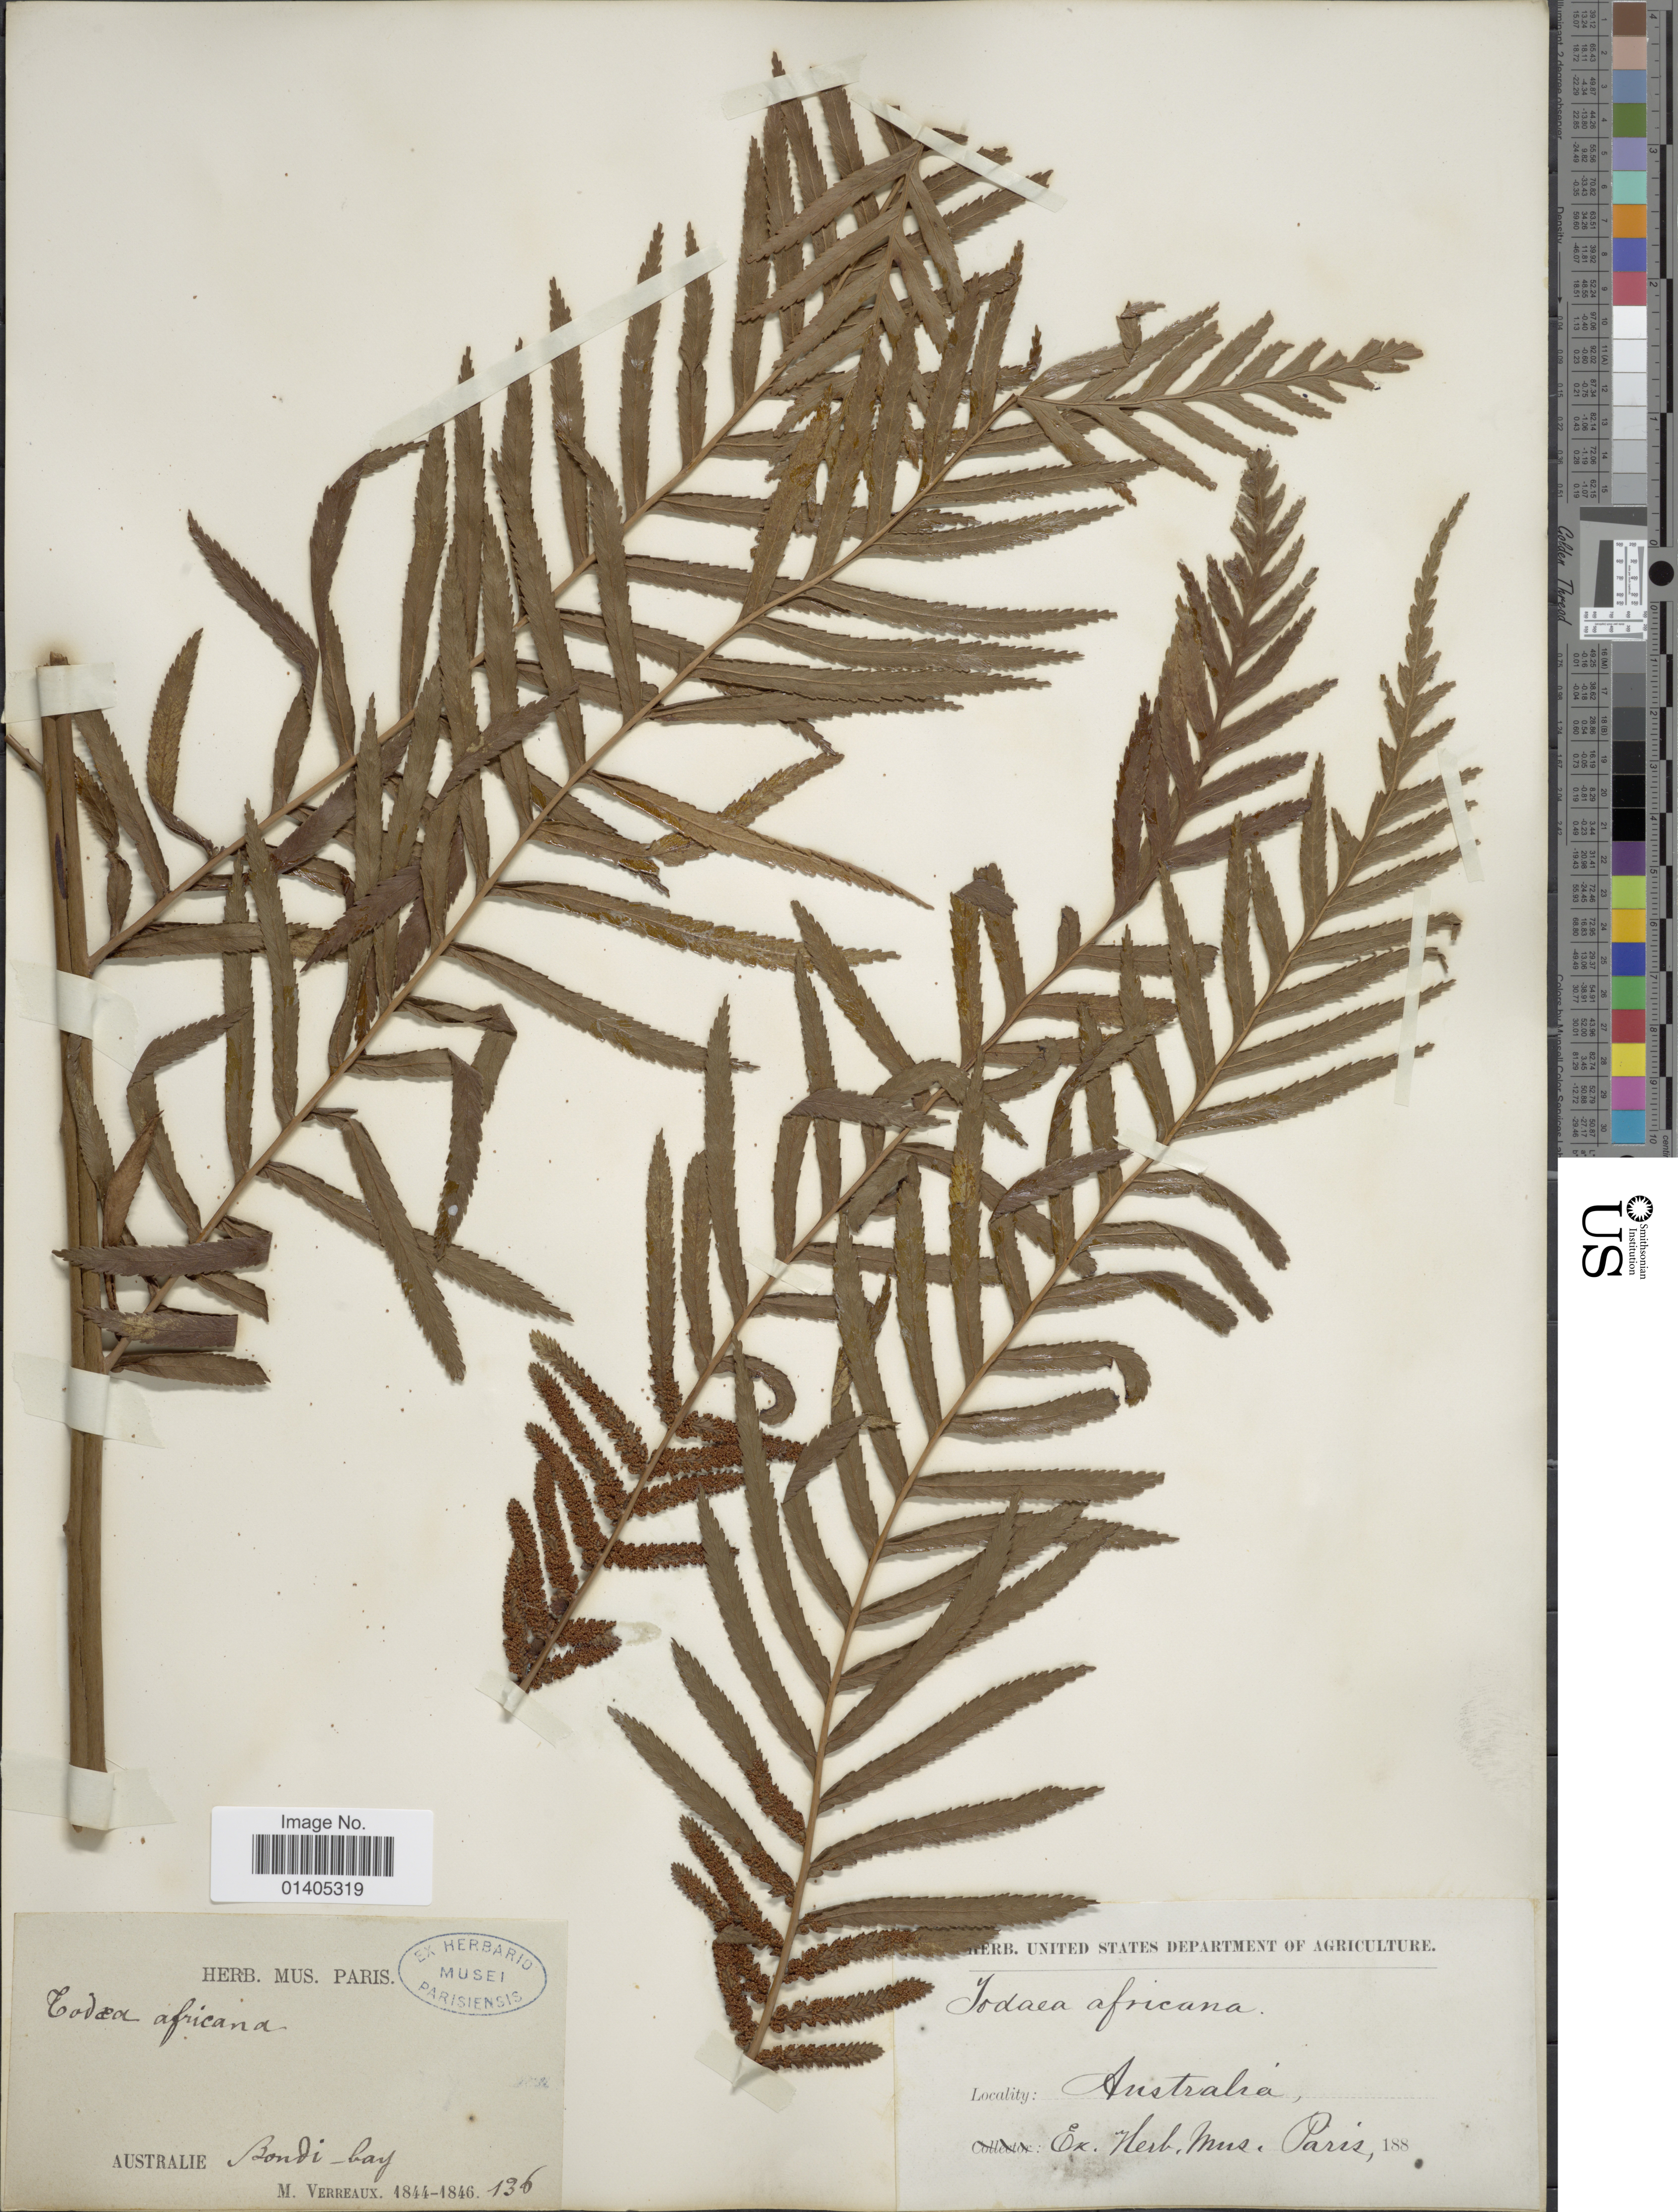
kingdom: Plantae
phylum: Tracheophyta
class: Polypodiopsida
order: Osmundales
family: Osmundaceae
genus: Todea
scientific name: Todea barbara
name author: T. Moore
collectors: M. Verreaux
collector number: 136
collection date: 1844/1846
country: Australia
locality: Bondi-bay